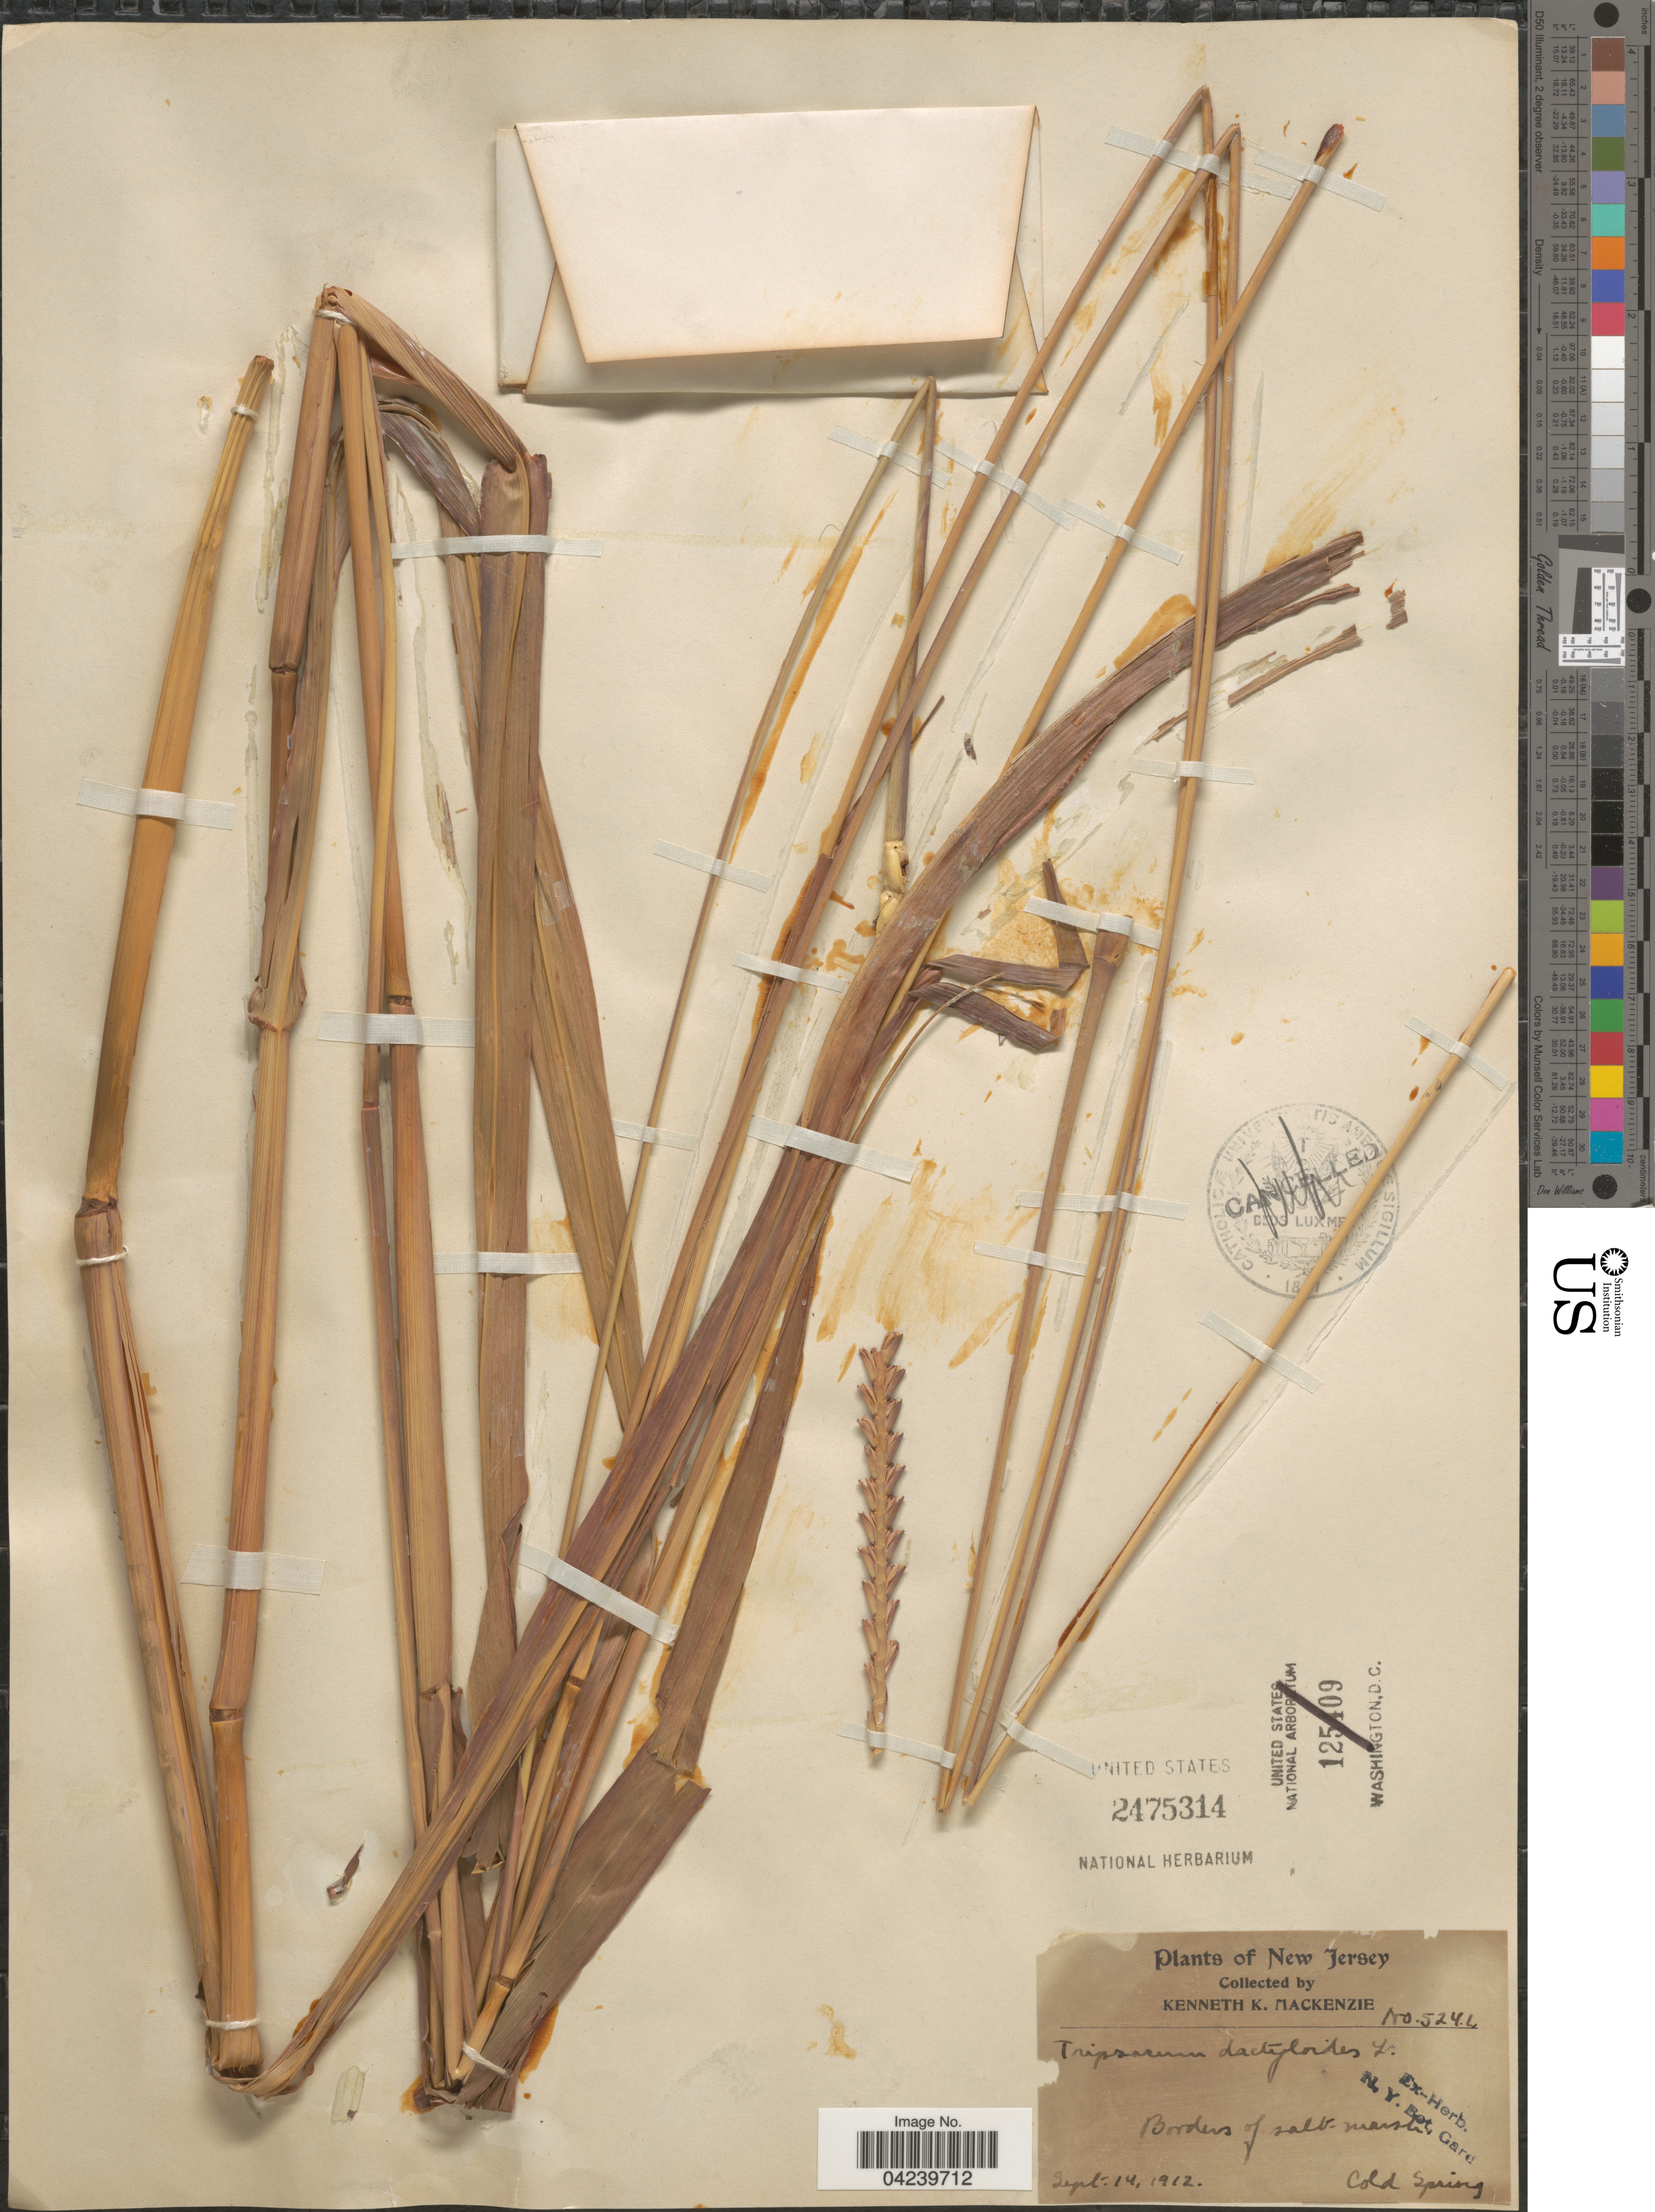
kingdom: Plantae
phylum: Tracheophyta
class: Liliopsida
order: Poales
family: Poaceae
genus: Tripsacum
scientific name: Tripsacum dactyloides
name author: (L.) L.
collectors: K. K. Mackenzie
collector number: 5241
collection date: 1912-09-14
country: United States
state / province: New Jersey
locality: Borders of salt marsh. Cold Spring.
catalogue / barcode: US 2475314